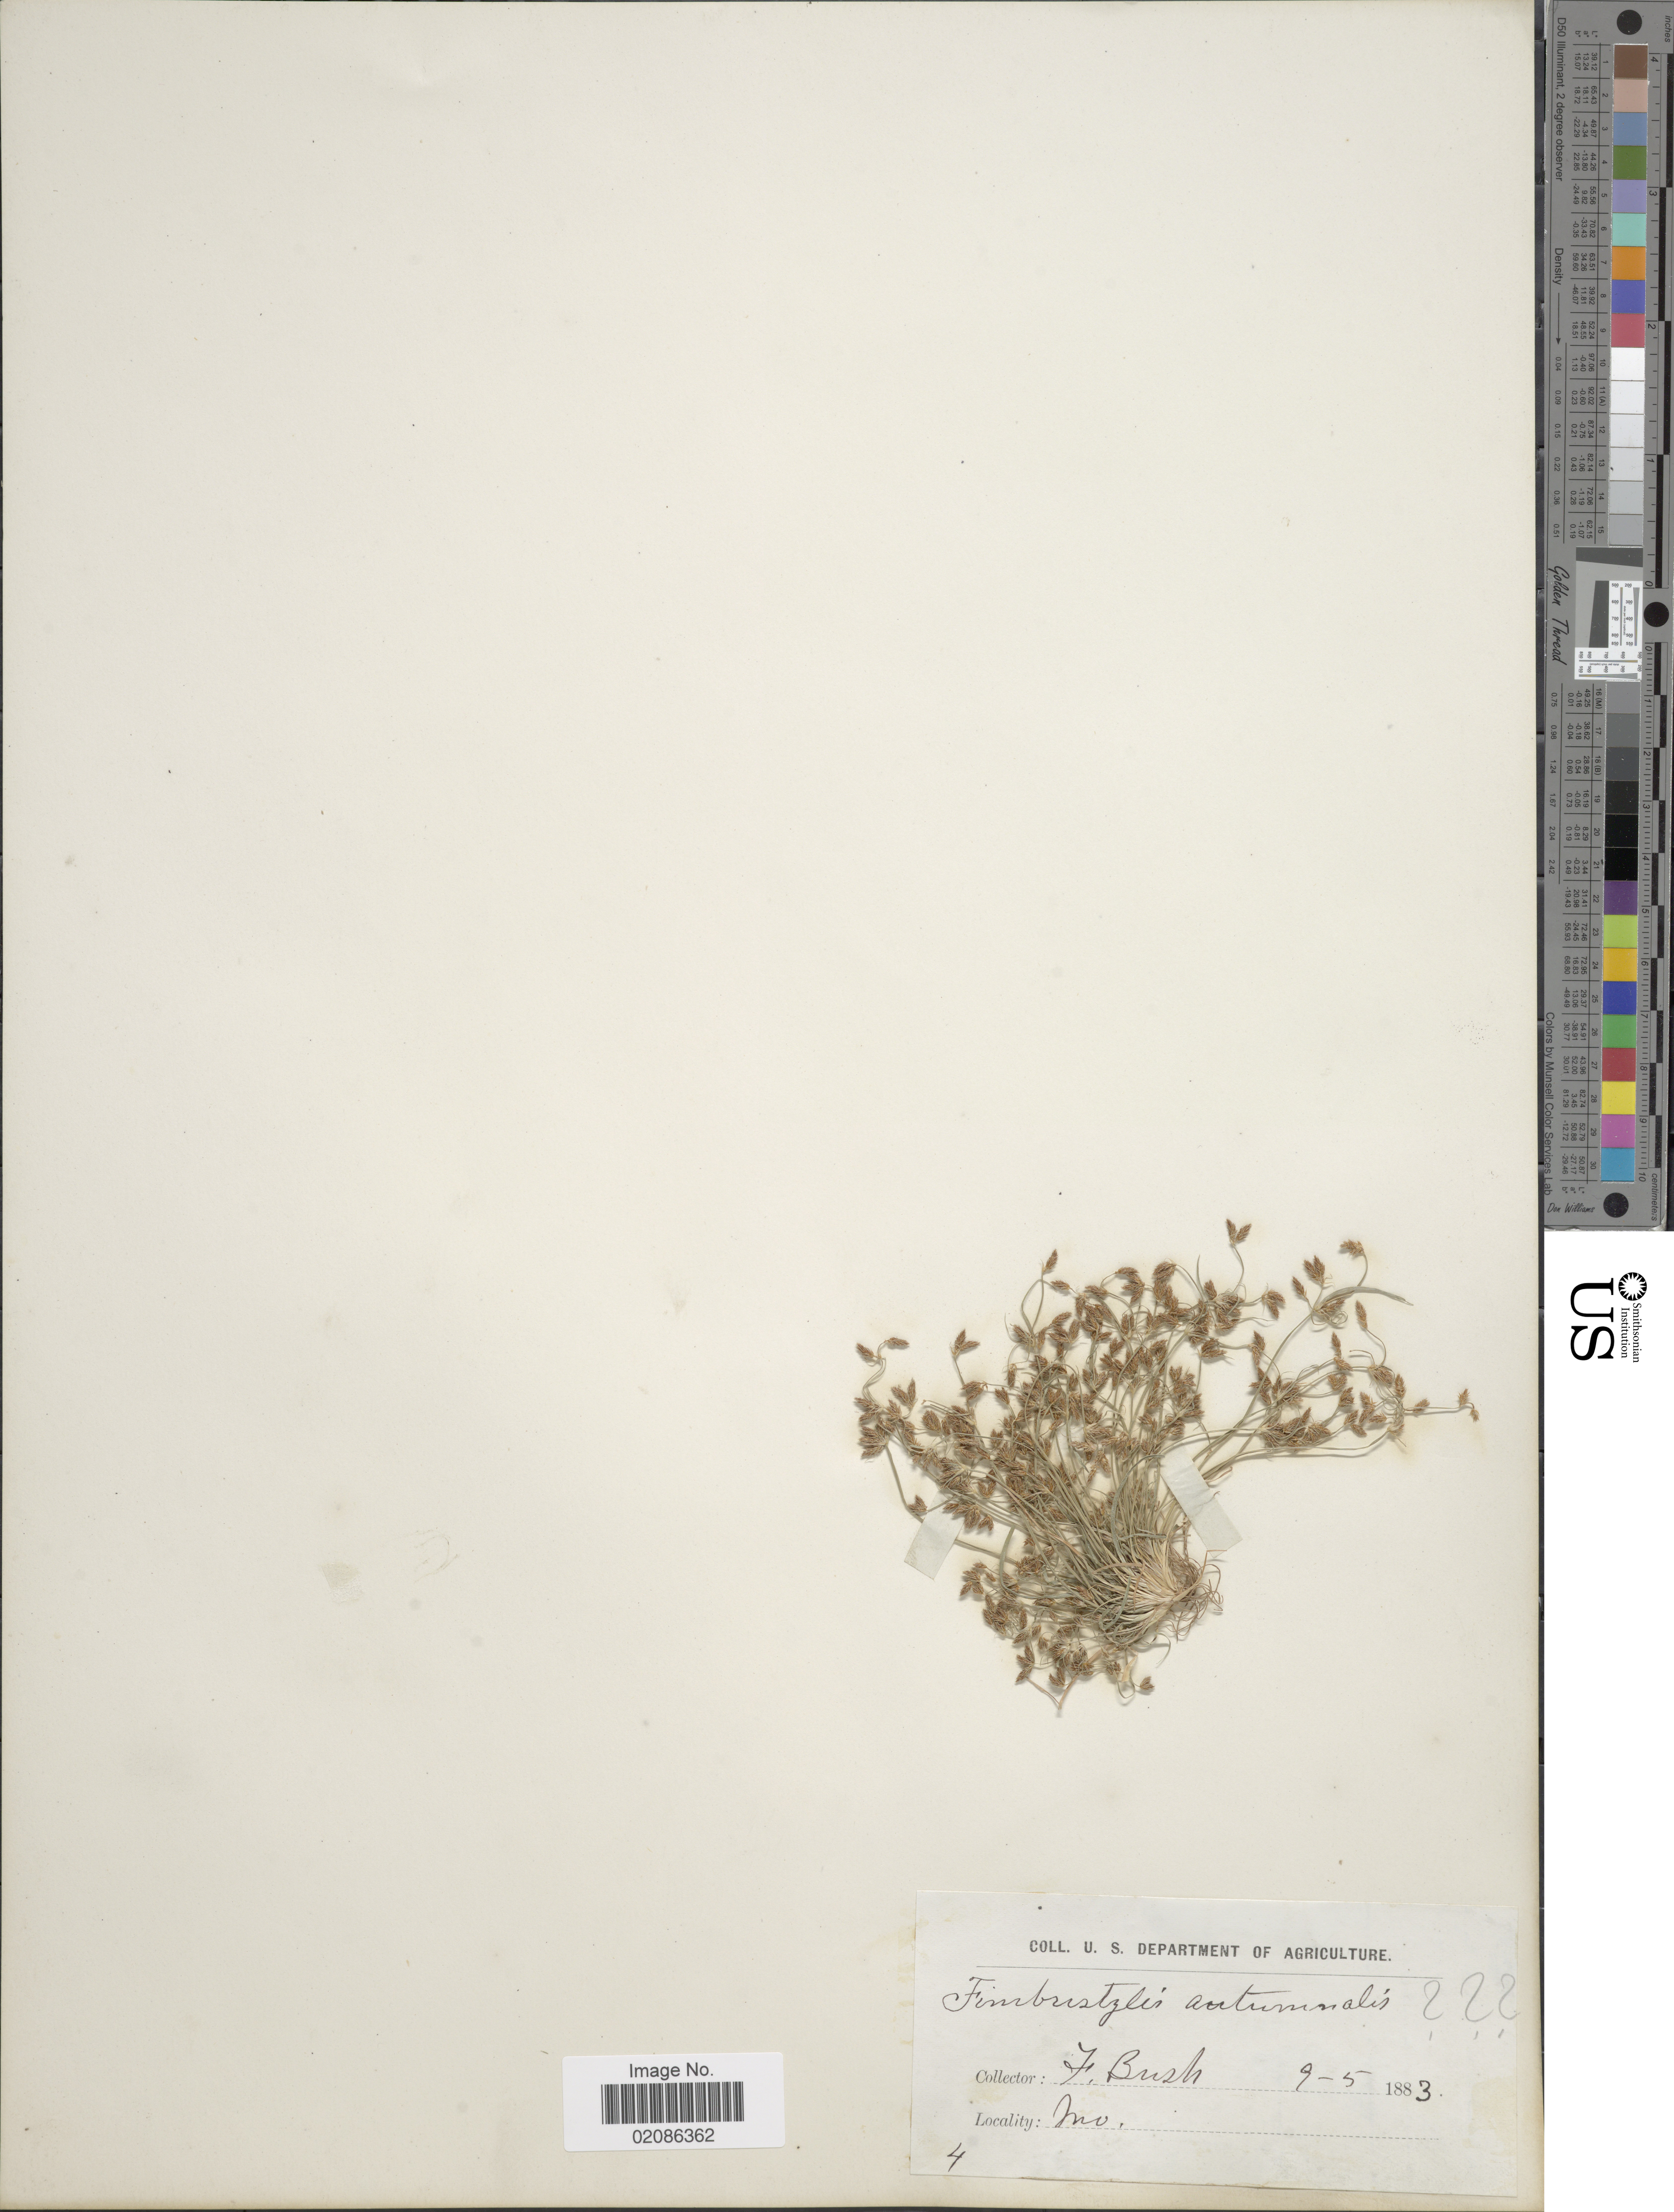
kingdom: Plantae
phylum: Tracheophyta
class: Liliopsida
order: Poales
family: Cyperaceae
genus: Fimbristylis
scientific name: Fimbristylis autumnalis (L.) Roem. & Schult.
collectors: F. Bush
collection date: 1883-05-09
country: United States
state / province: Missouri